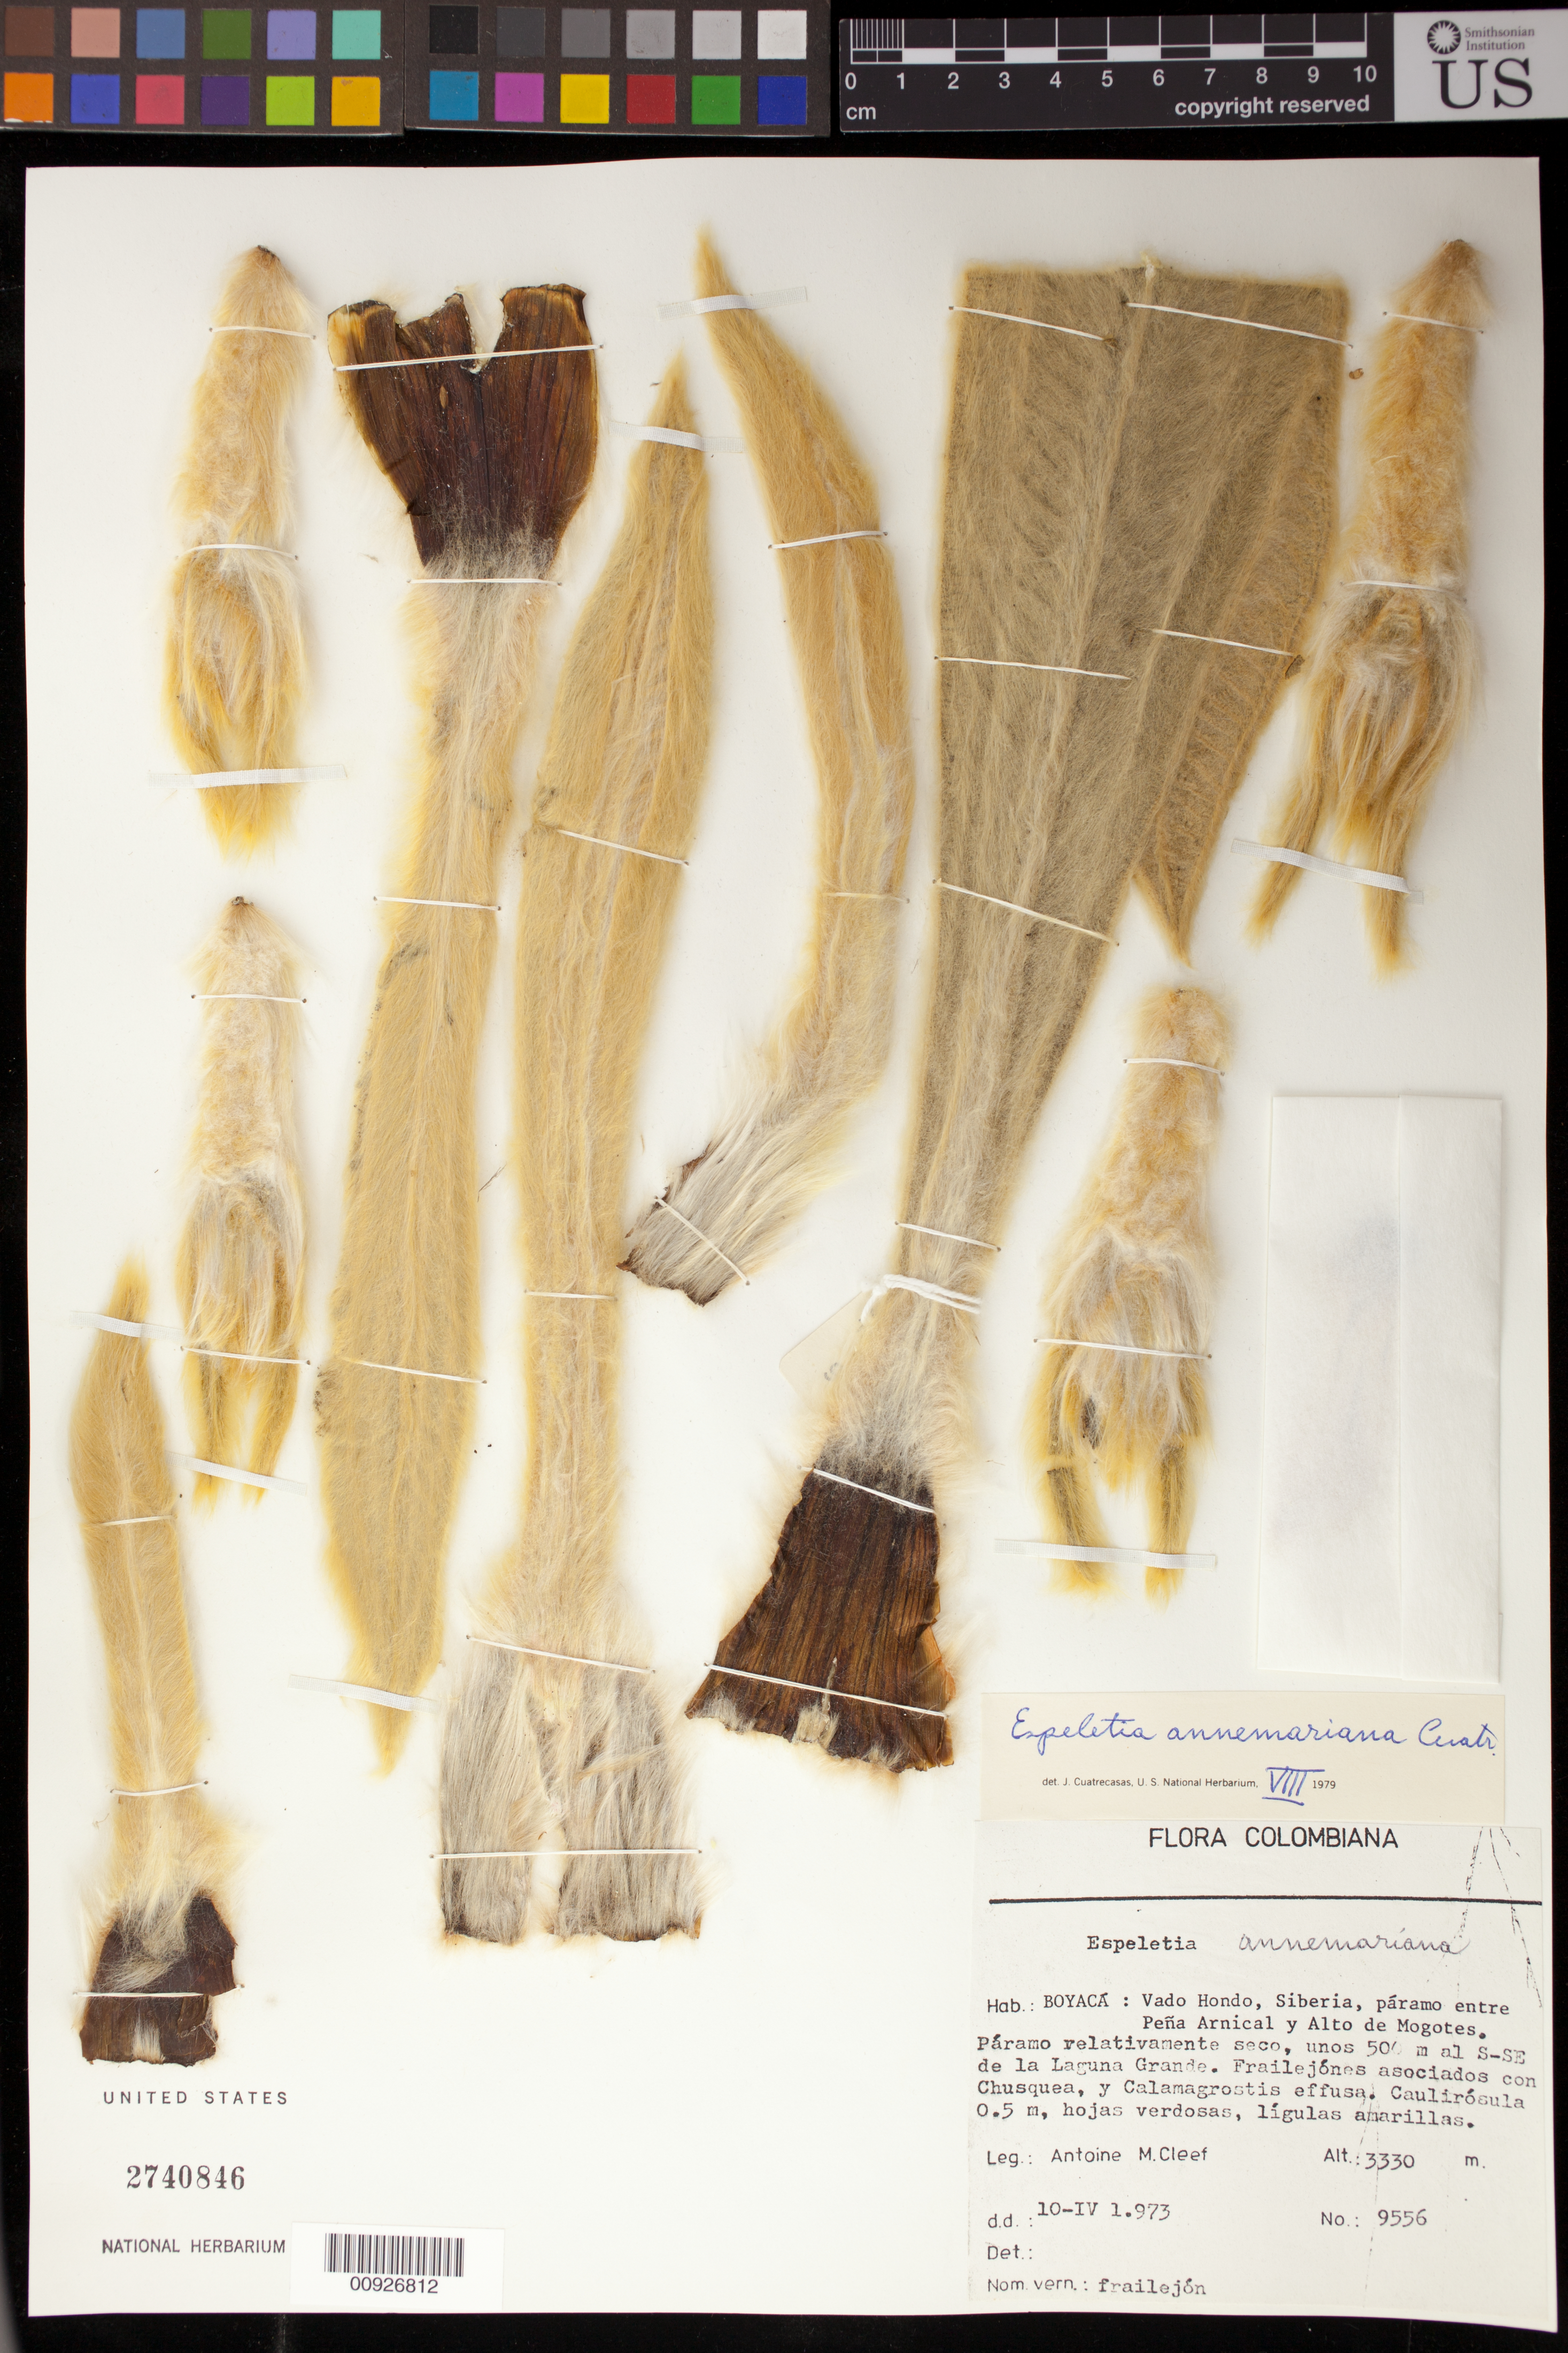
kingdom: Plantae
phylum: Tracheophyta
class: Magnoliopsida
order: Asterales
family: Asteraceae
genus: Espeletia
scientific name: Espeletia annemariana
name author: Cuatrec.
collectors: A. M. Cleef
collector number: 9556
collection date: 1973-04-10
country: Colombia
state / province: Boyacá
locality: Vado Hondo, Siberia, Páramo entre Peña Arnical y Alto de Mogotes.Páramo relativamente seco, unos 500 m. al S-SE de la Laguna Grande.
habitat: Páramo relativamente seco, unos 500 m. al S-SE de la Laguna Grande. Frailejones asociados con Chusquea, y Calamagostris effusa.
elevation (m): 3330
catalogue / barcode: US 2740846